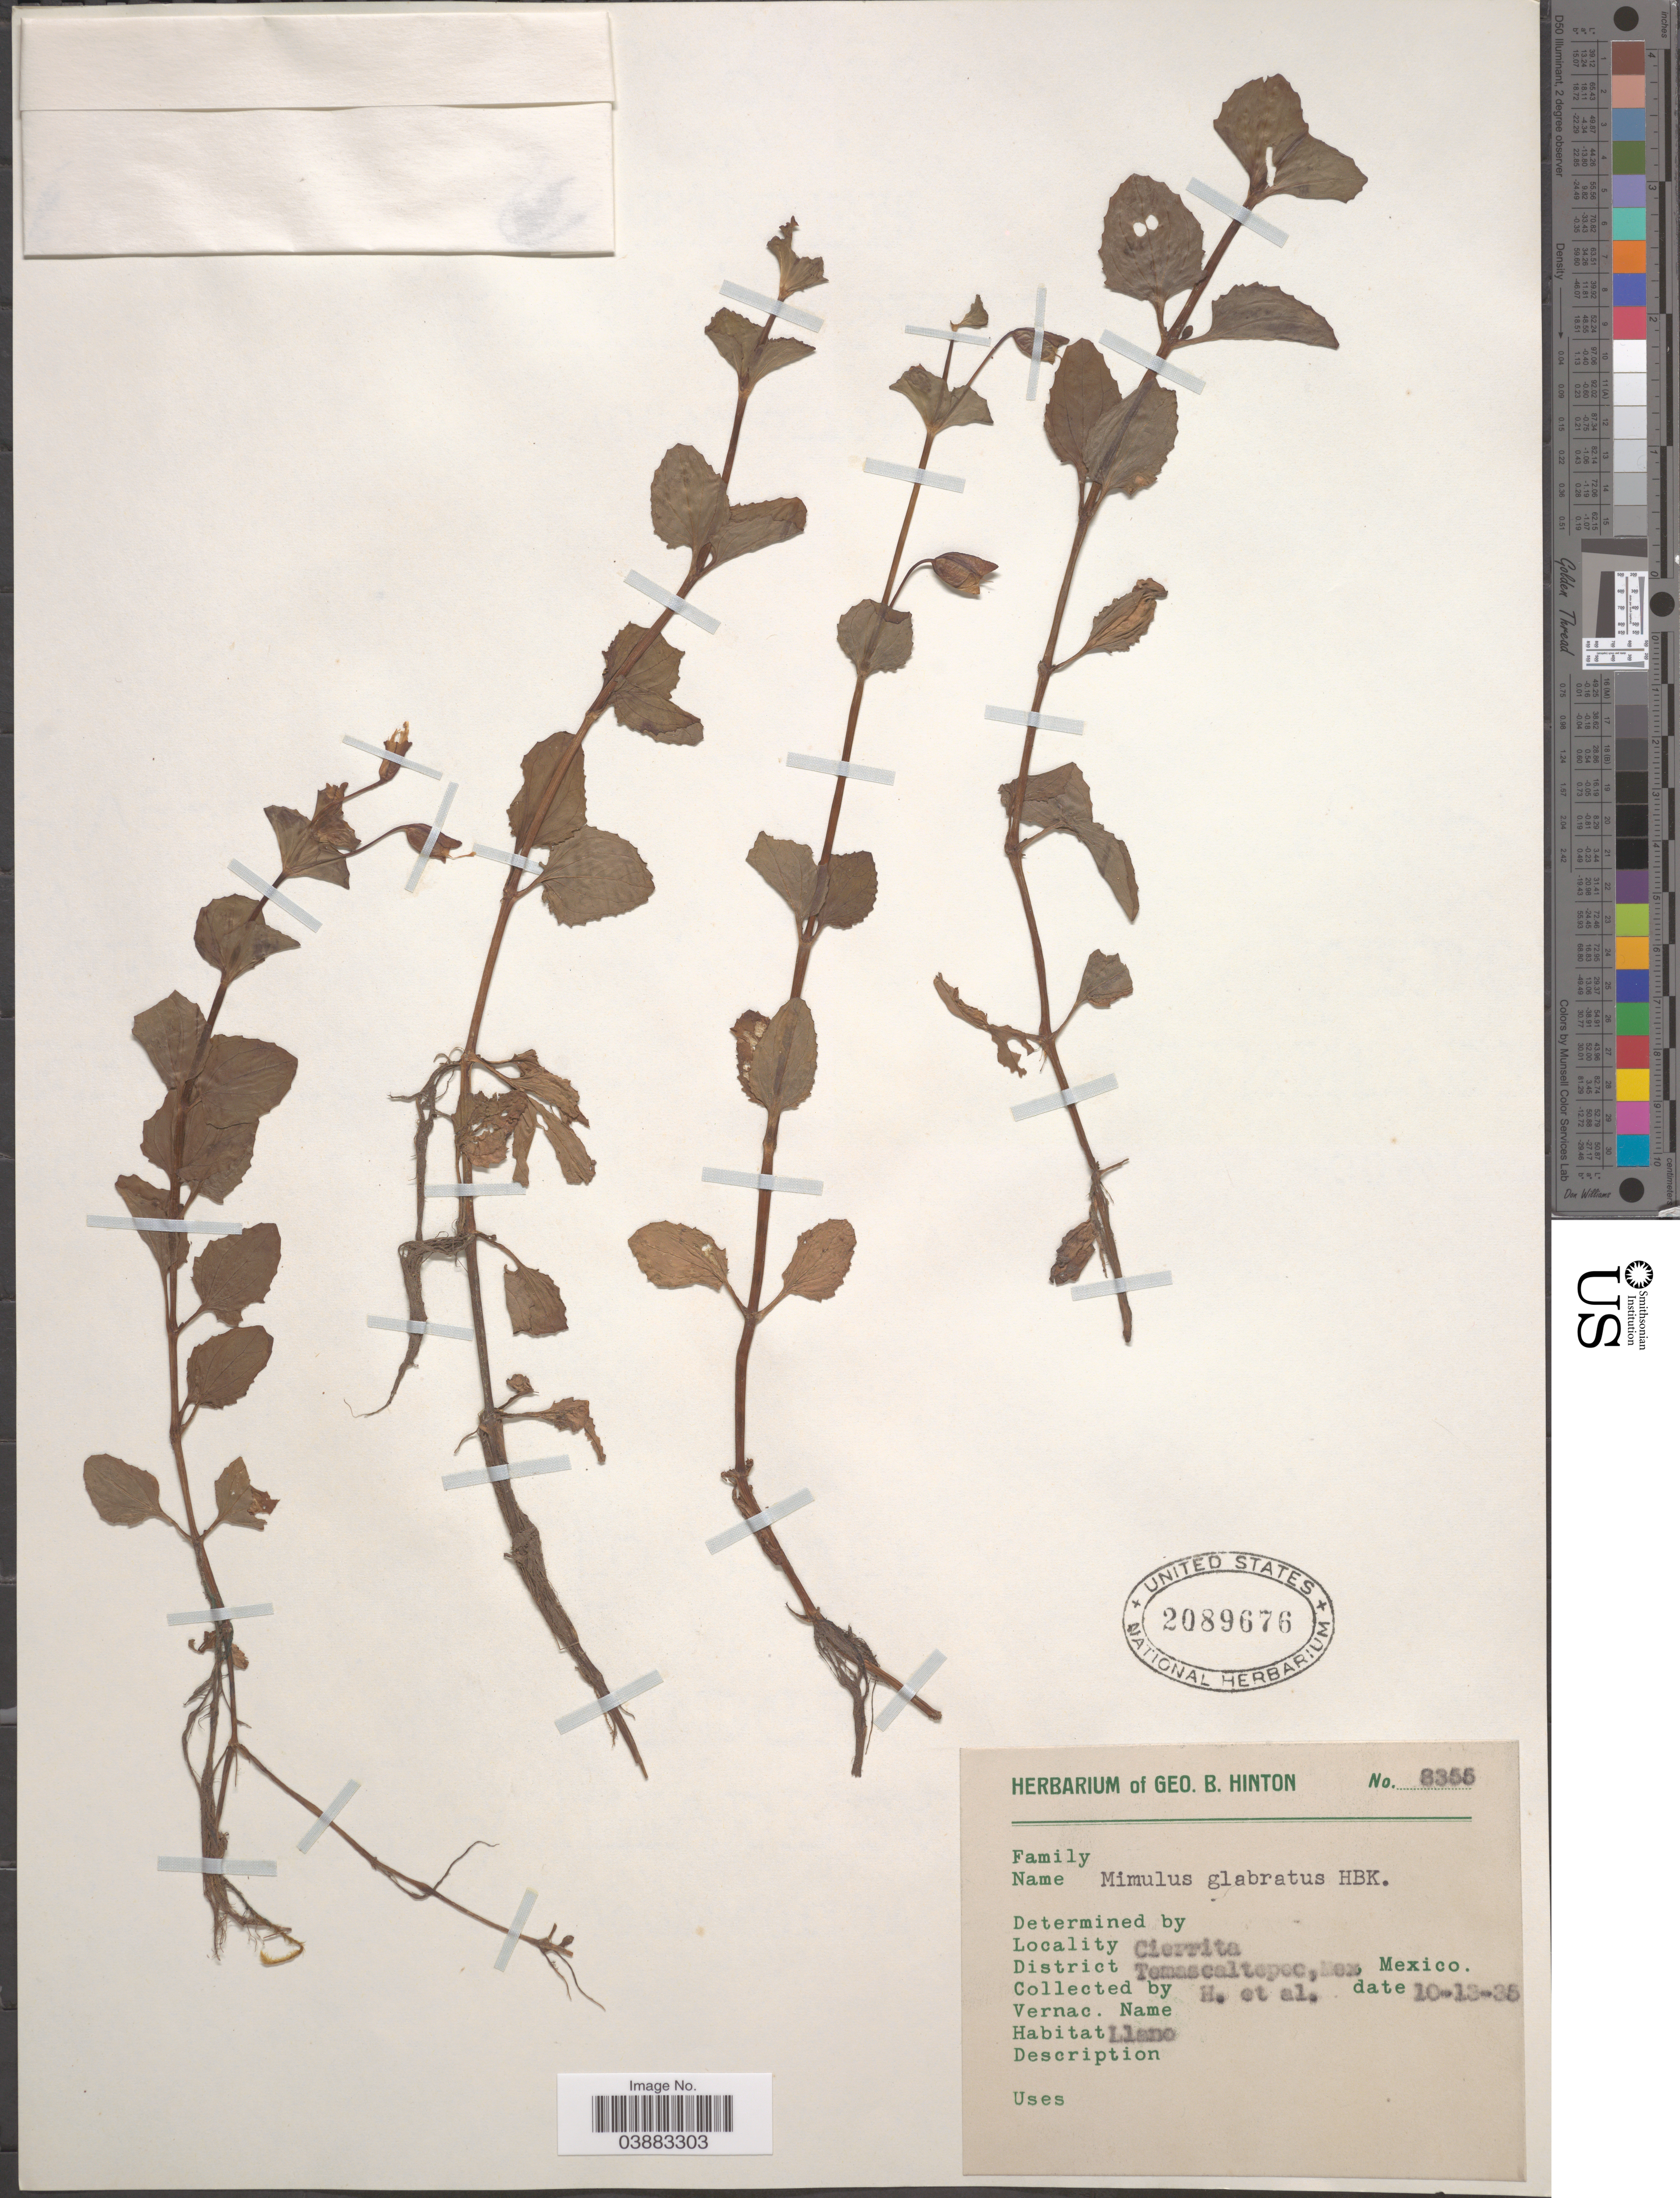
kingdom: Plantae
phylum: Tracheophyta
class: Magnoliopsida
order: Lamiales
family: Phrymaceae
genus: Mimulus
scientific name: Mimulus glabratus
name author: Kunth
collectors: G. B. Hinton & et al.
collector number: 8355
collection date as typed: Transcribed d/m/y: 13/10/35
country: Mexico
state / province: México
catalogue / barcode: US 2089676